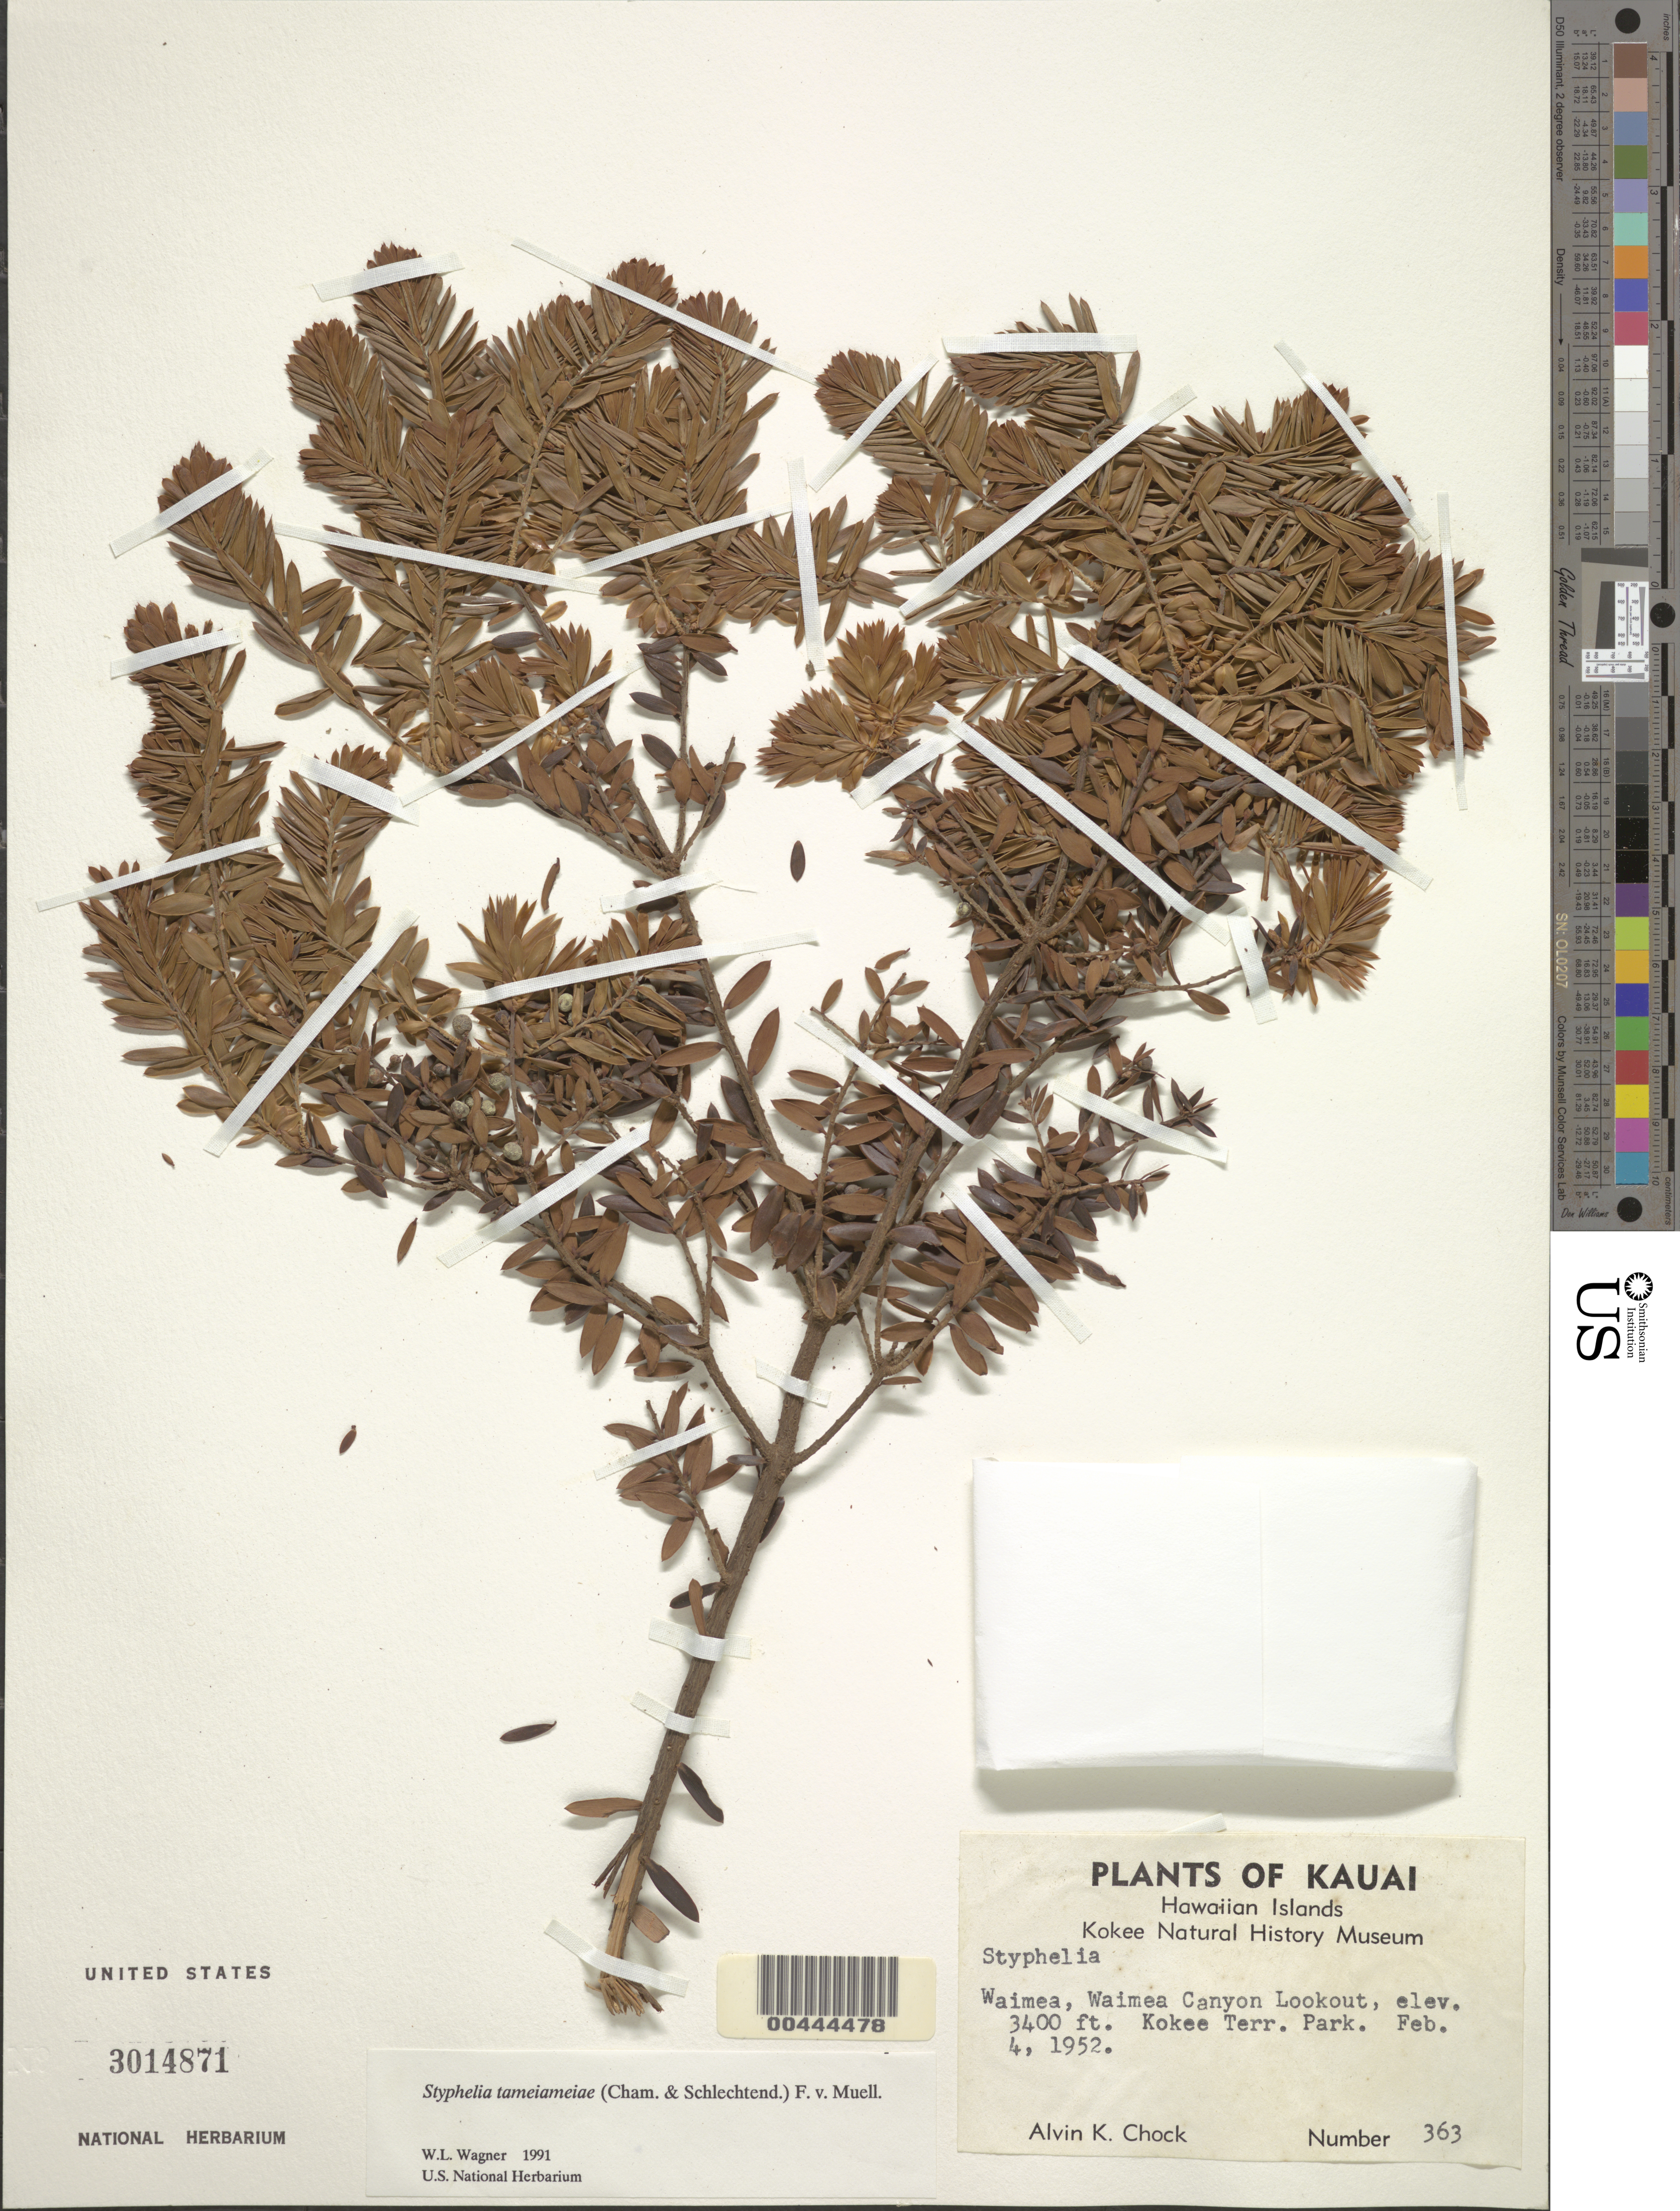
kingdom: Plantae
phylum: Tracheophyta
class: Magnoliopsida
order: Ericales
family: Ericaceae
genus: Leptecophylla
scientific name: Leptecophylla tameiameiae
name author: (Cham. & Schltdl.) C.M. Weiller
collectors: A. Chock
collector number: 363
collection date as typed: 4 Feb 1952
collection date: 1952-02-04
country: United States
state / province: Hawaii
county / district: Kauai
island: Kaua'i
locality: Waimea, Waimea Canyon Lookout, Kokee Terr. Park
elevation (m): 1036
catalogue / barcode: US 3014871